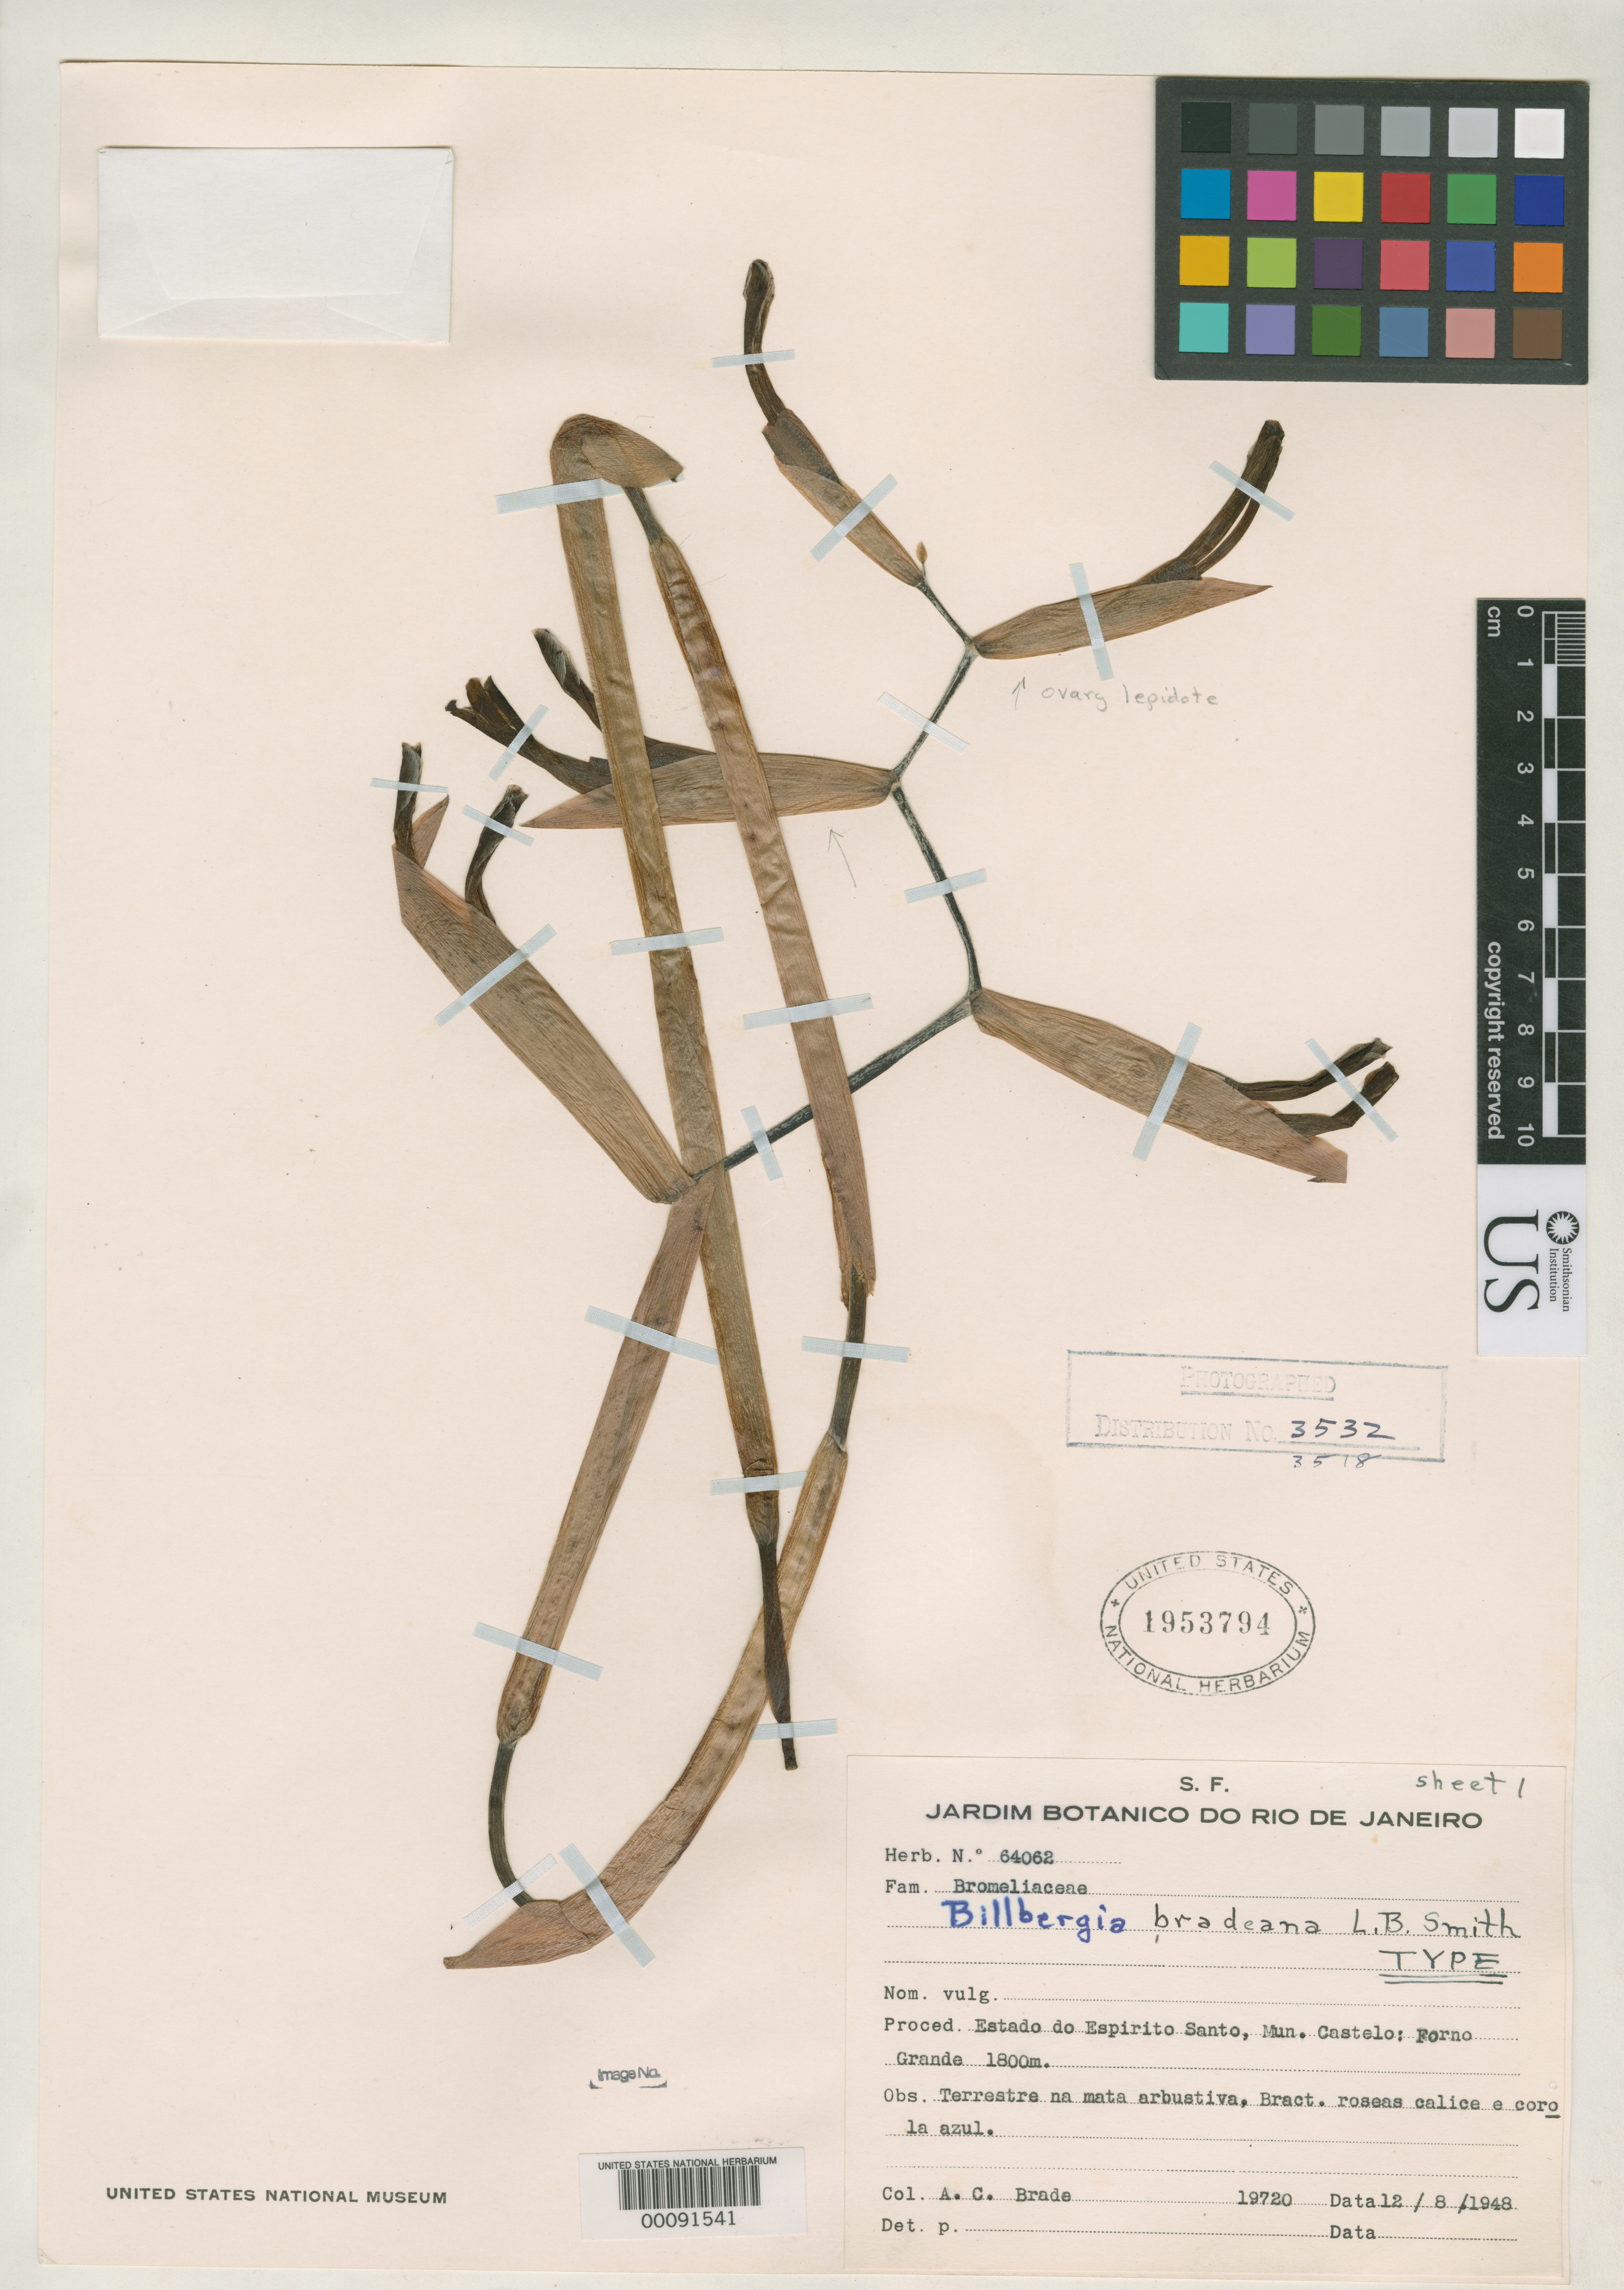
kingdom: Plantae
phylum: Tracheophyta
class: Liliopsida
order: Poales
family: Bromeliaceae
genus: Billbergia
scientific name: Billbergia bradeana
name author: L.B. Sm.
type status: Holotype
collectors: A. C. Brade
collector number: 19720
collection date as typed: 12 Aug 1948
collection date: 1948-08-12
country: Brazil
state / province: Espírito Santo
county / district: Castelo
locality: Forno Grande.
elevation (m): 1800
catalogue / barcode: US 1953794